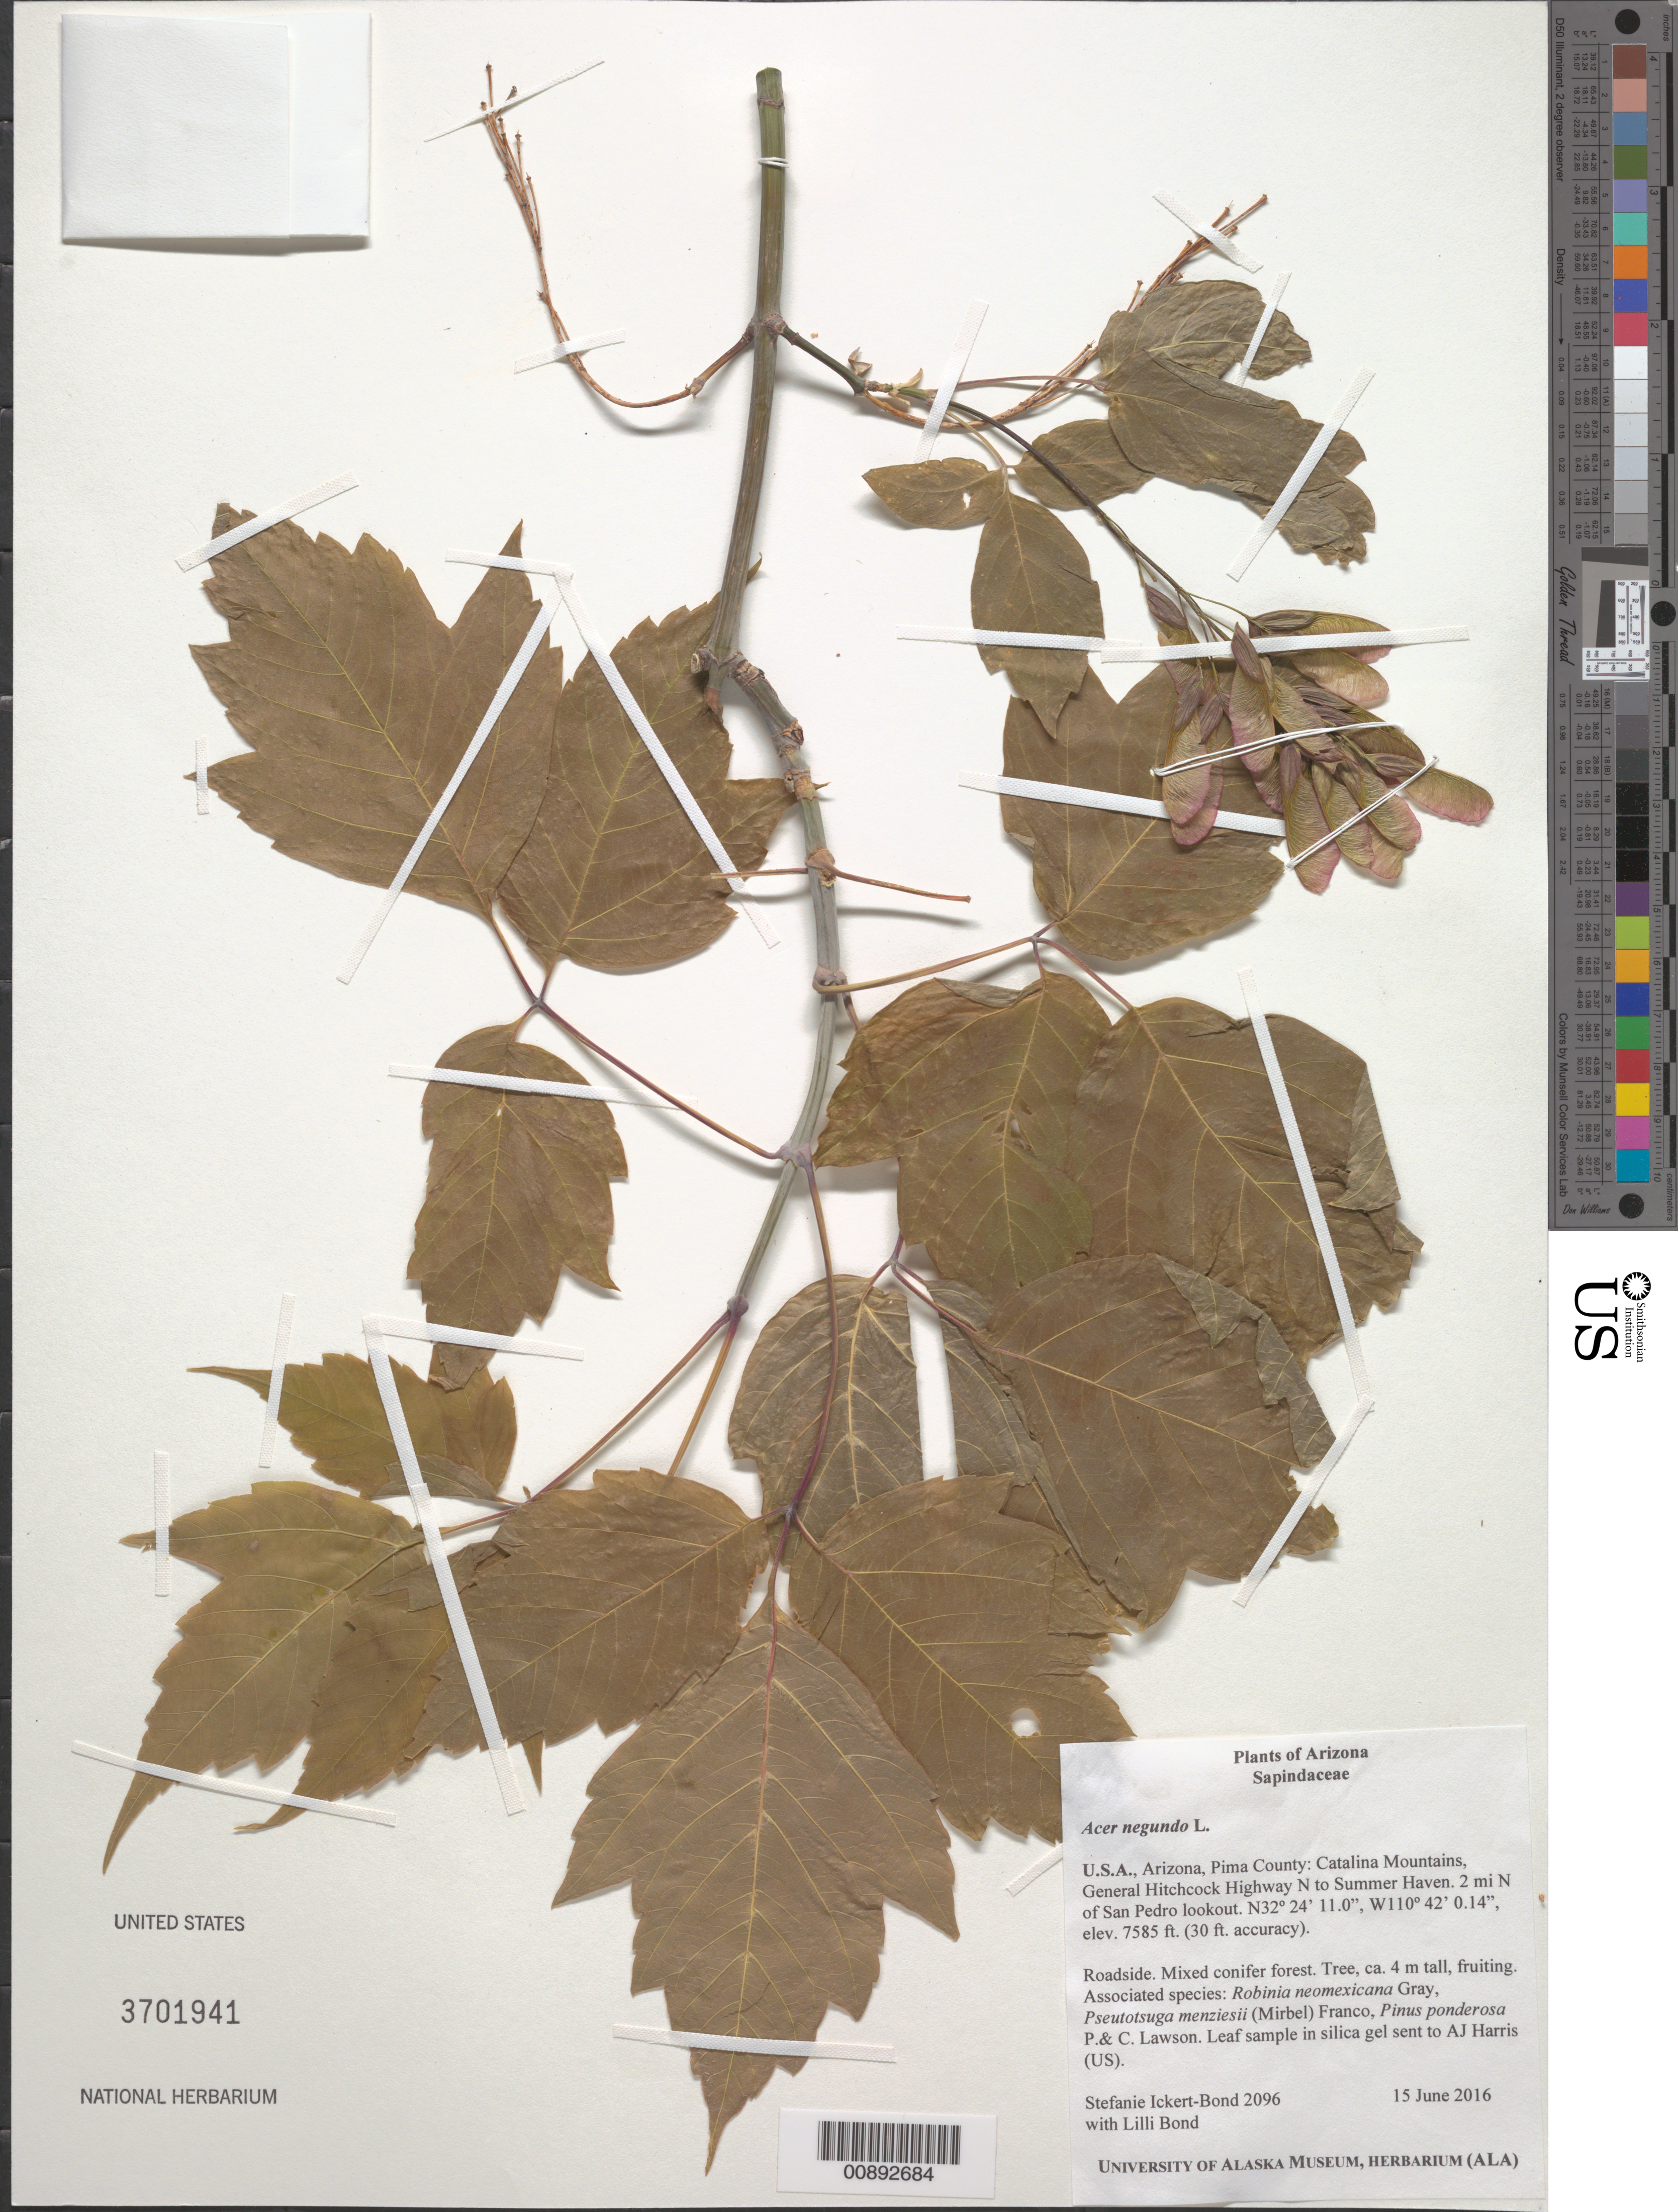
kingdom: Plantae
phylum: Tracheophyta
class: Magnoliopsida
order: Sapindales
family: Sapindaceae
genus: Acer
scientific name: Acer negundo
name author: L.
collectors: S. Ickert-Bond & L. Bond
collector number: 2096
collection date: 2016-06-15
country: United States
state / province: Arizona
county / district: Pima County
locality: Catalina Mountains, General Hitchcock Highway N to Summer Haven. 2 mi N of San Pedro lookout.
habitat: Roadside. Mixed conifer forest. Associated species: Robinia neomexicana, Pseutotsuga menziesii, Pinus ponderosa.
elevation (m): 2312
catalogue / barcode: US 3701941